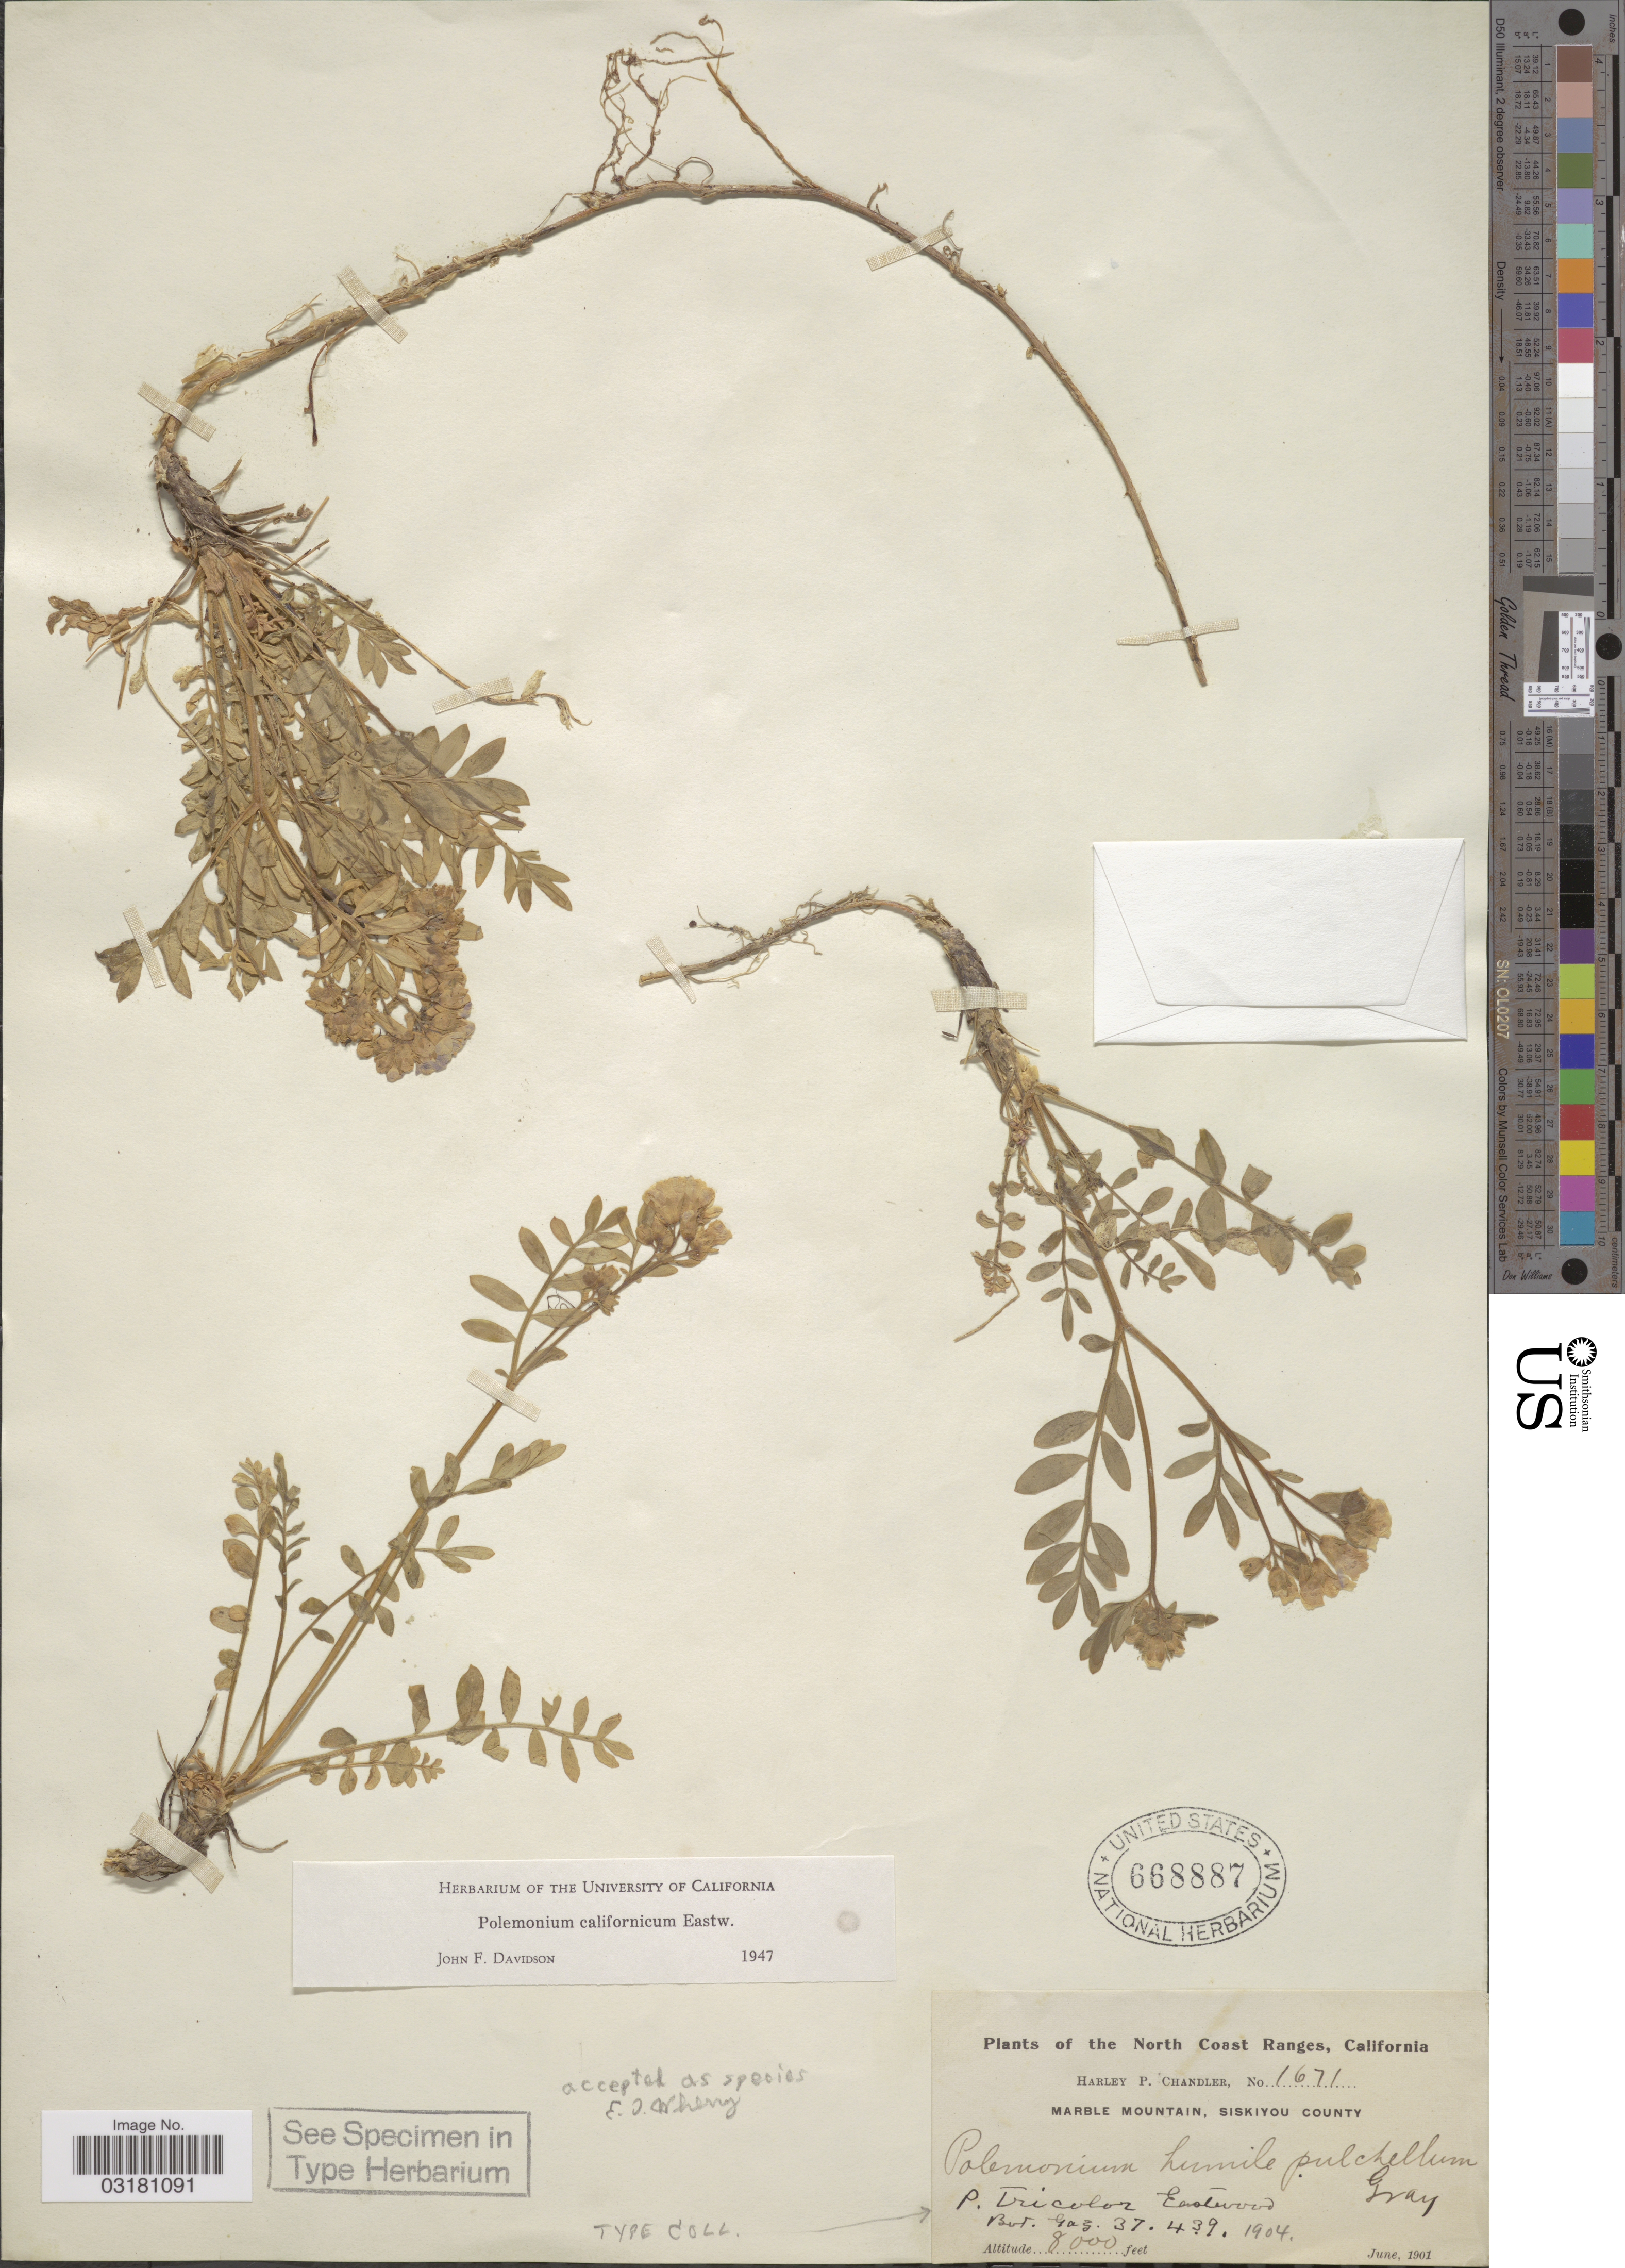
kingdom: Plantae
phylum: Tracheophyta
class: Magnoliopsida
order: Ericales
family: Polemoniaceae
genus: Polemonium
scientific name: Polemonium californicum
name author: Eastw.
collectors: H. Chandler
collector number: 1671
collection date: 1901-06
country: United States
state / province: California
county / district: Siskiyou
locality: The North Coast Ranges. Marble Mountain, Siskiyou County.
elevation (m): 2438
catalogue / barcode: US 668887